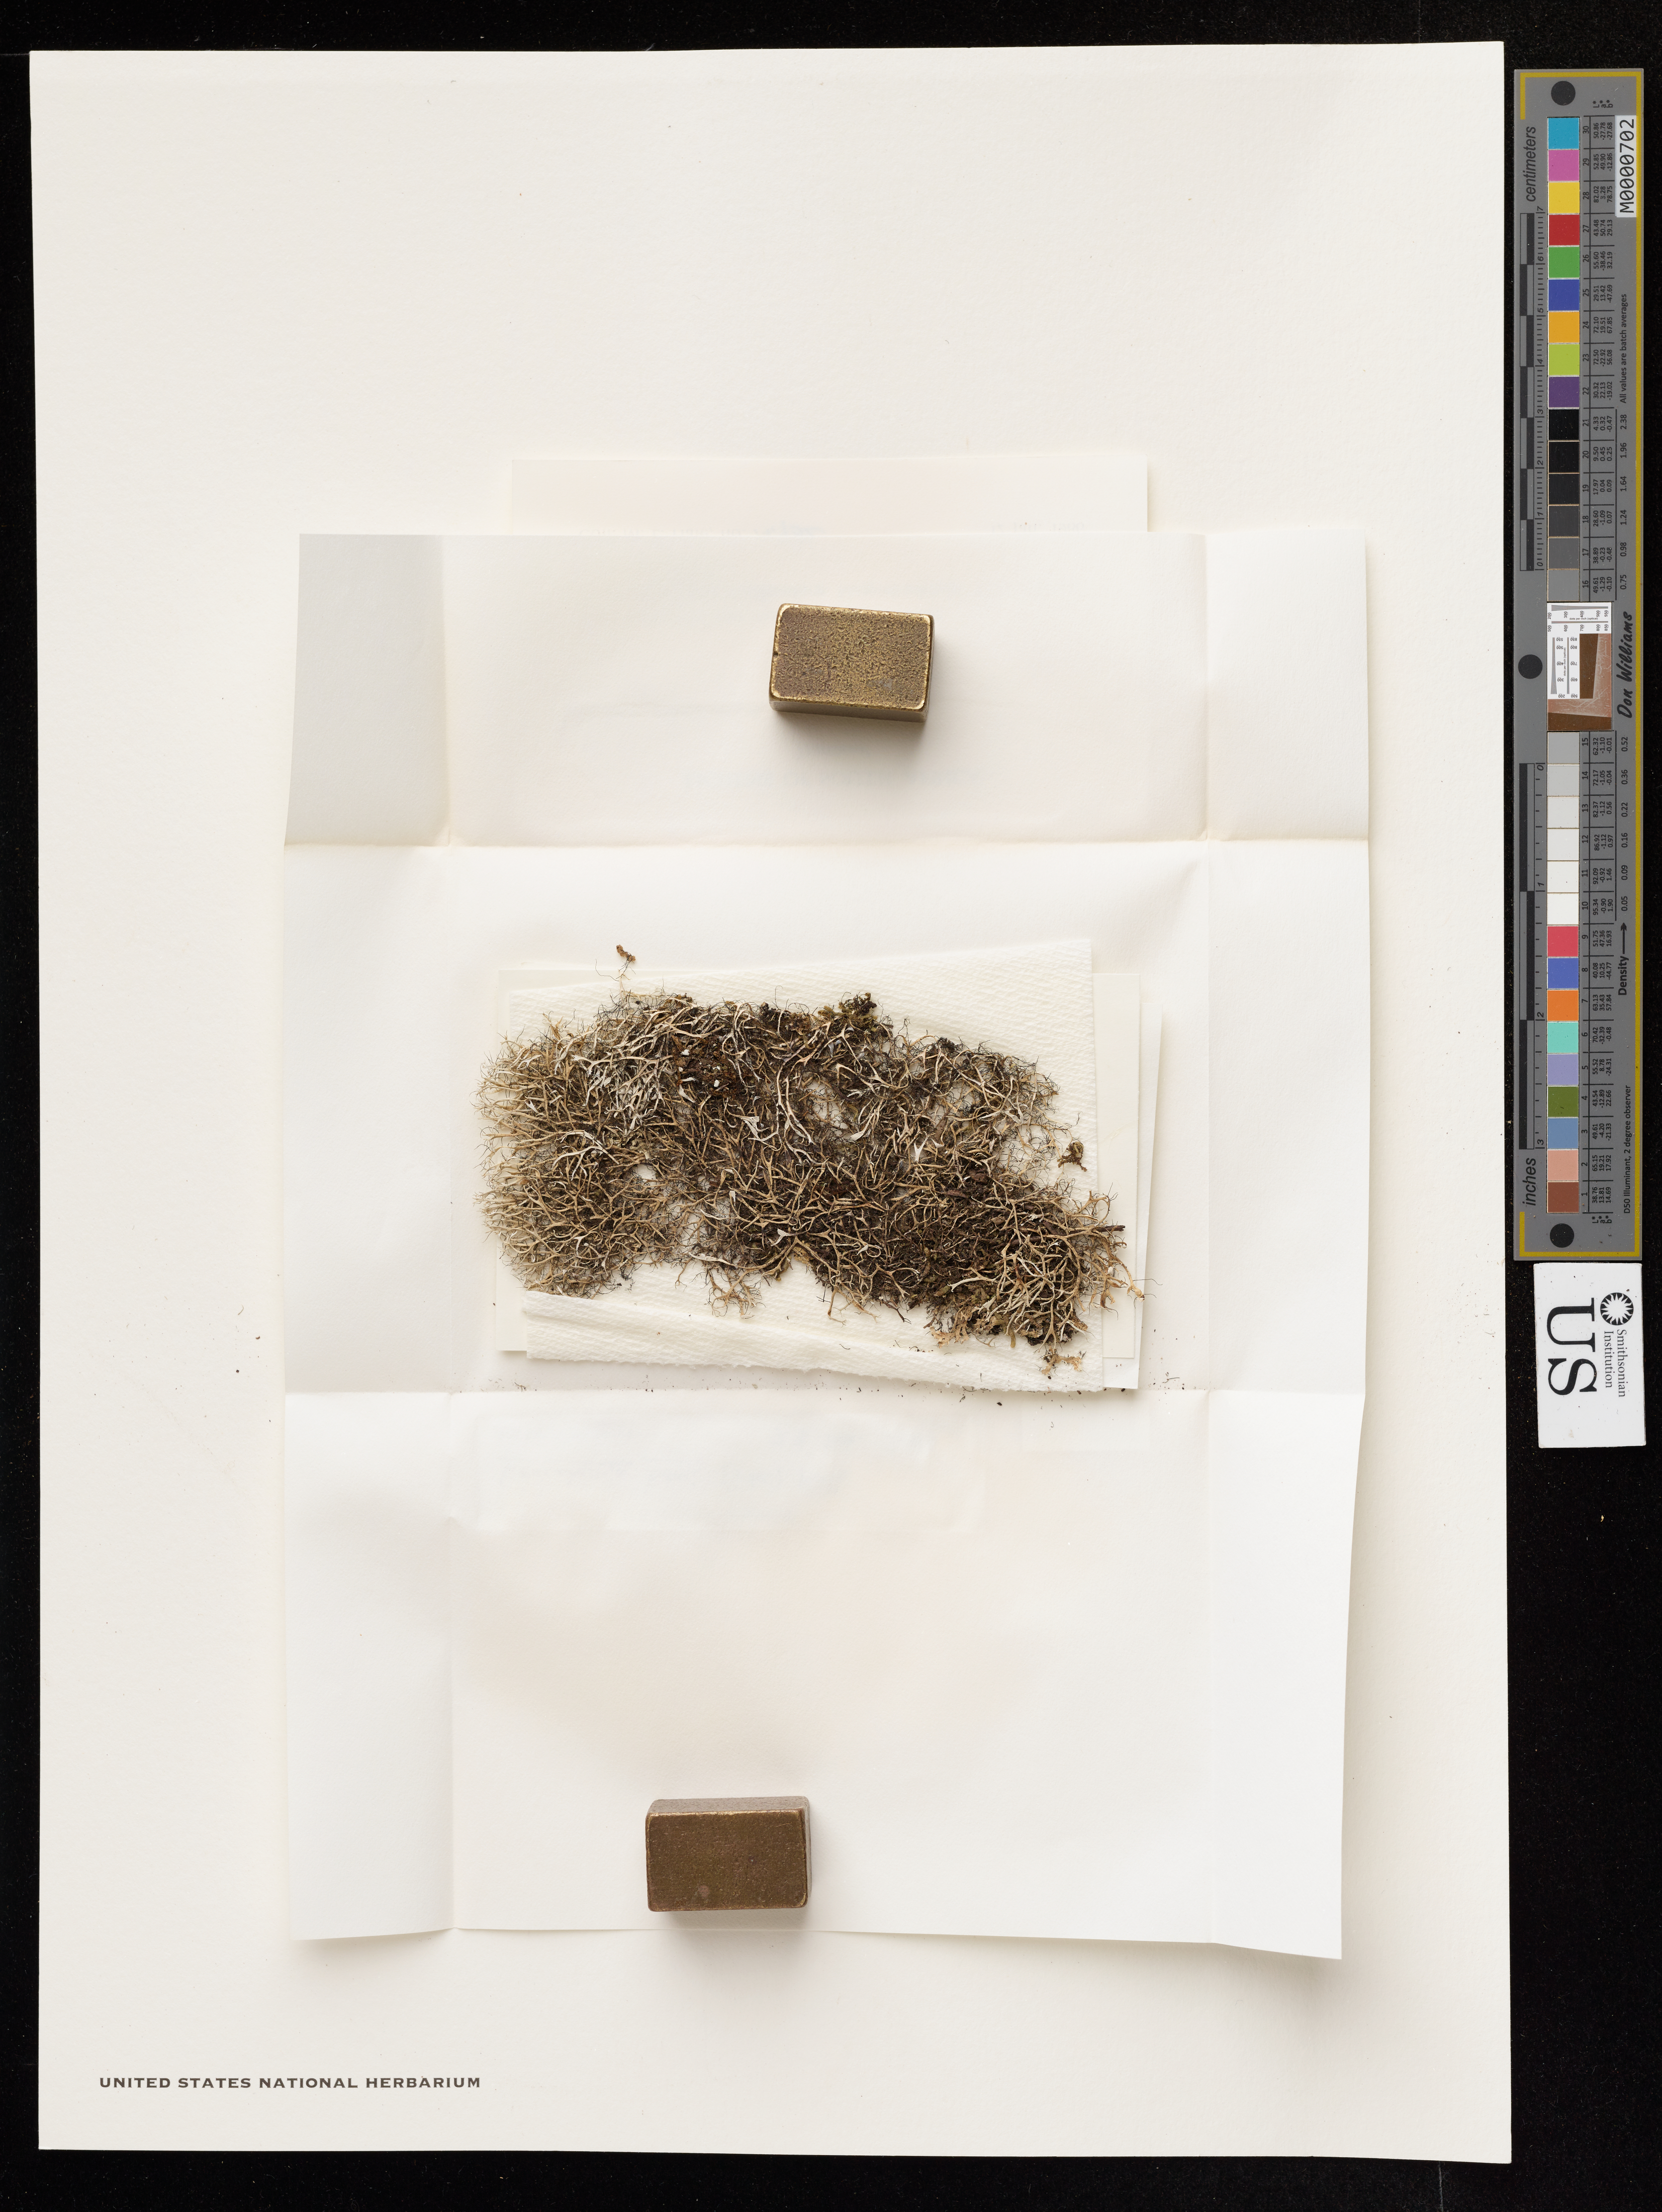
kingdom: Fungi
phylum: Ascomycota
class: Lecanoromycetes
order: Caliciales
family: Physciaceae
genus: Leucodermia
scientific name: Leucodermia boryi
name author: (Fée) Kalb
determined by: Medeiros, Ian D., Peter Buck Postdoctoral Fellow (US), Smithsonian Institution - National Museum of Natural History (UNITED STATES)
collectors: M. Hale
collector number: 74932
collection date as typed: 12 Jan 1986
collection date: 1986-01-12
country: South Africa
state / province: Limpopo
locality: Radio masts near Houbosdorp. Magoebaskloof. Grid 2330 CC. Transvaal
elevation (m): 2000